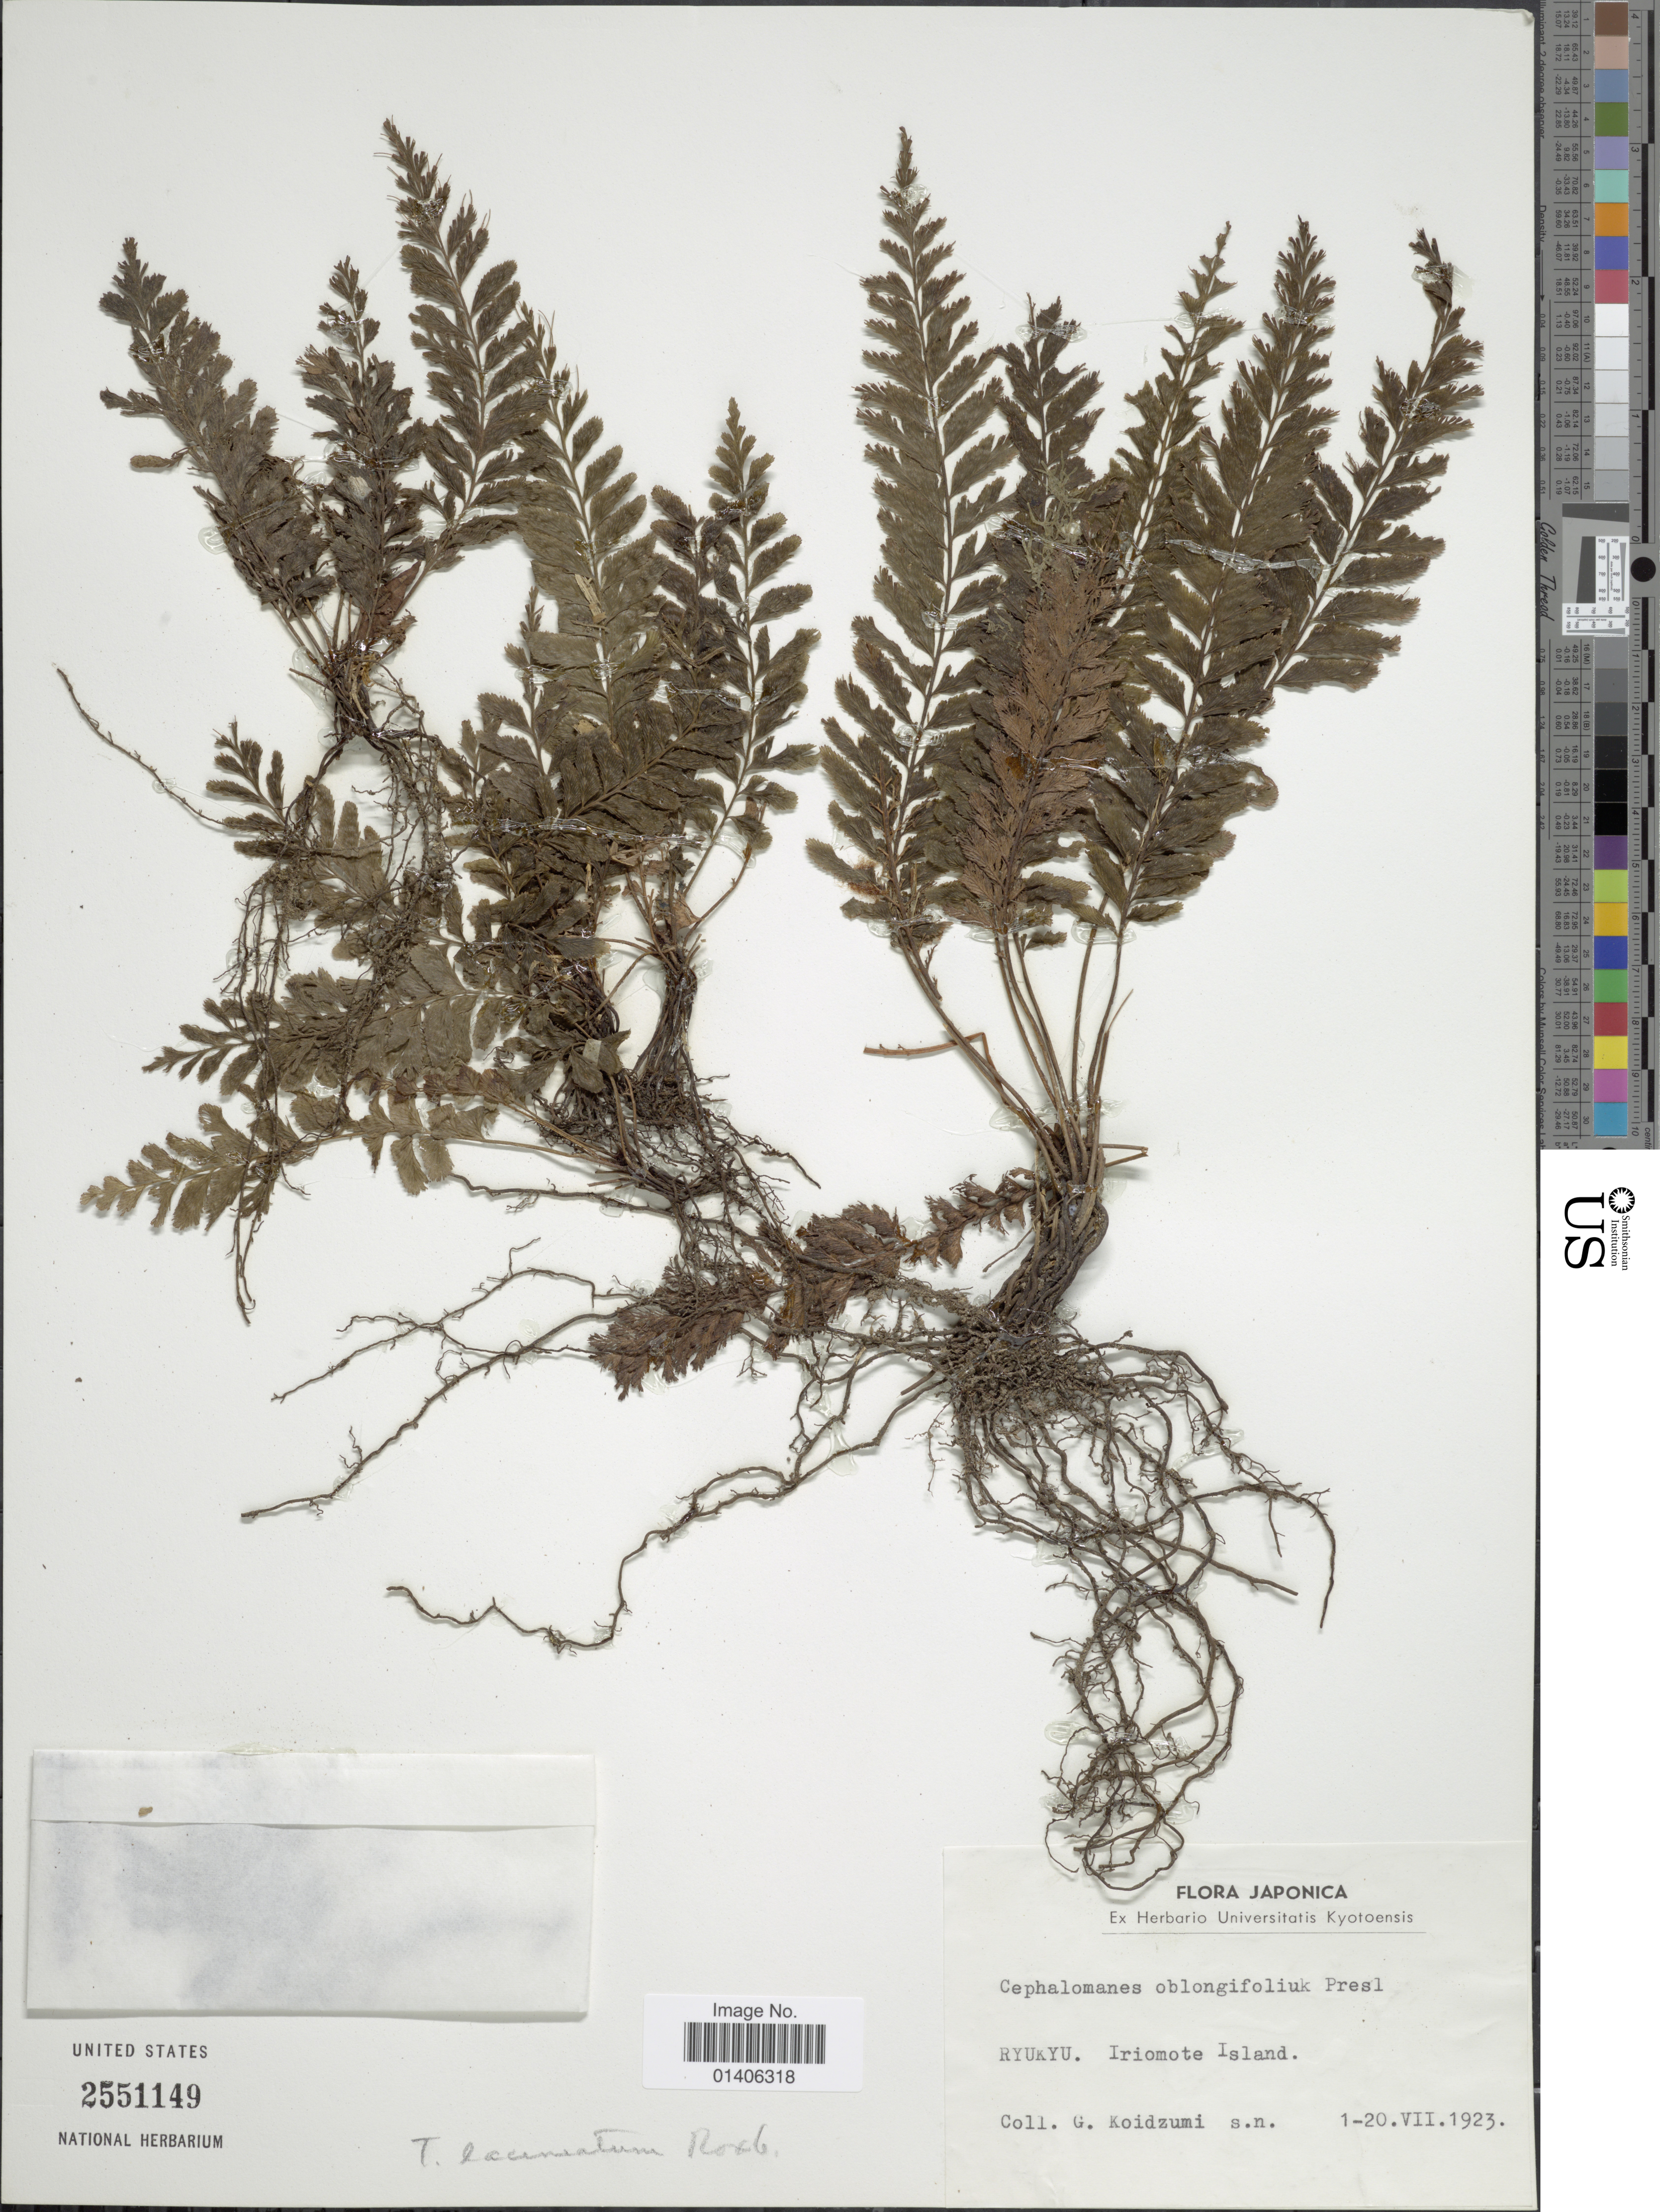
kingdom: Plantae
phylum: Tracheophyta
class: Polypodiopsida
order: Hymenophyllales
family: Hymenophyllaceae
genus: Cephalomanes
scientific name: Cephalomanes javanicum var. asplenoides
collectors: G. Koidzumi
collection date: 1923-07-01/1923-07-20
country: Japan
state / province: Okinawa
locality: Ryukyu, Iriomote Island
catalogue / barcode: US 2551149